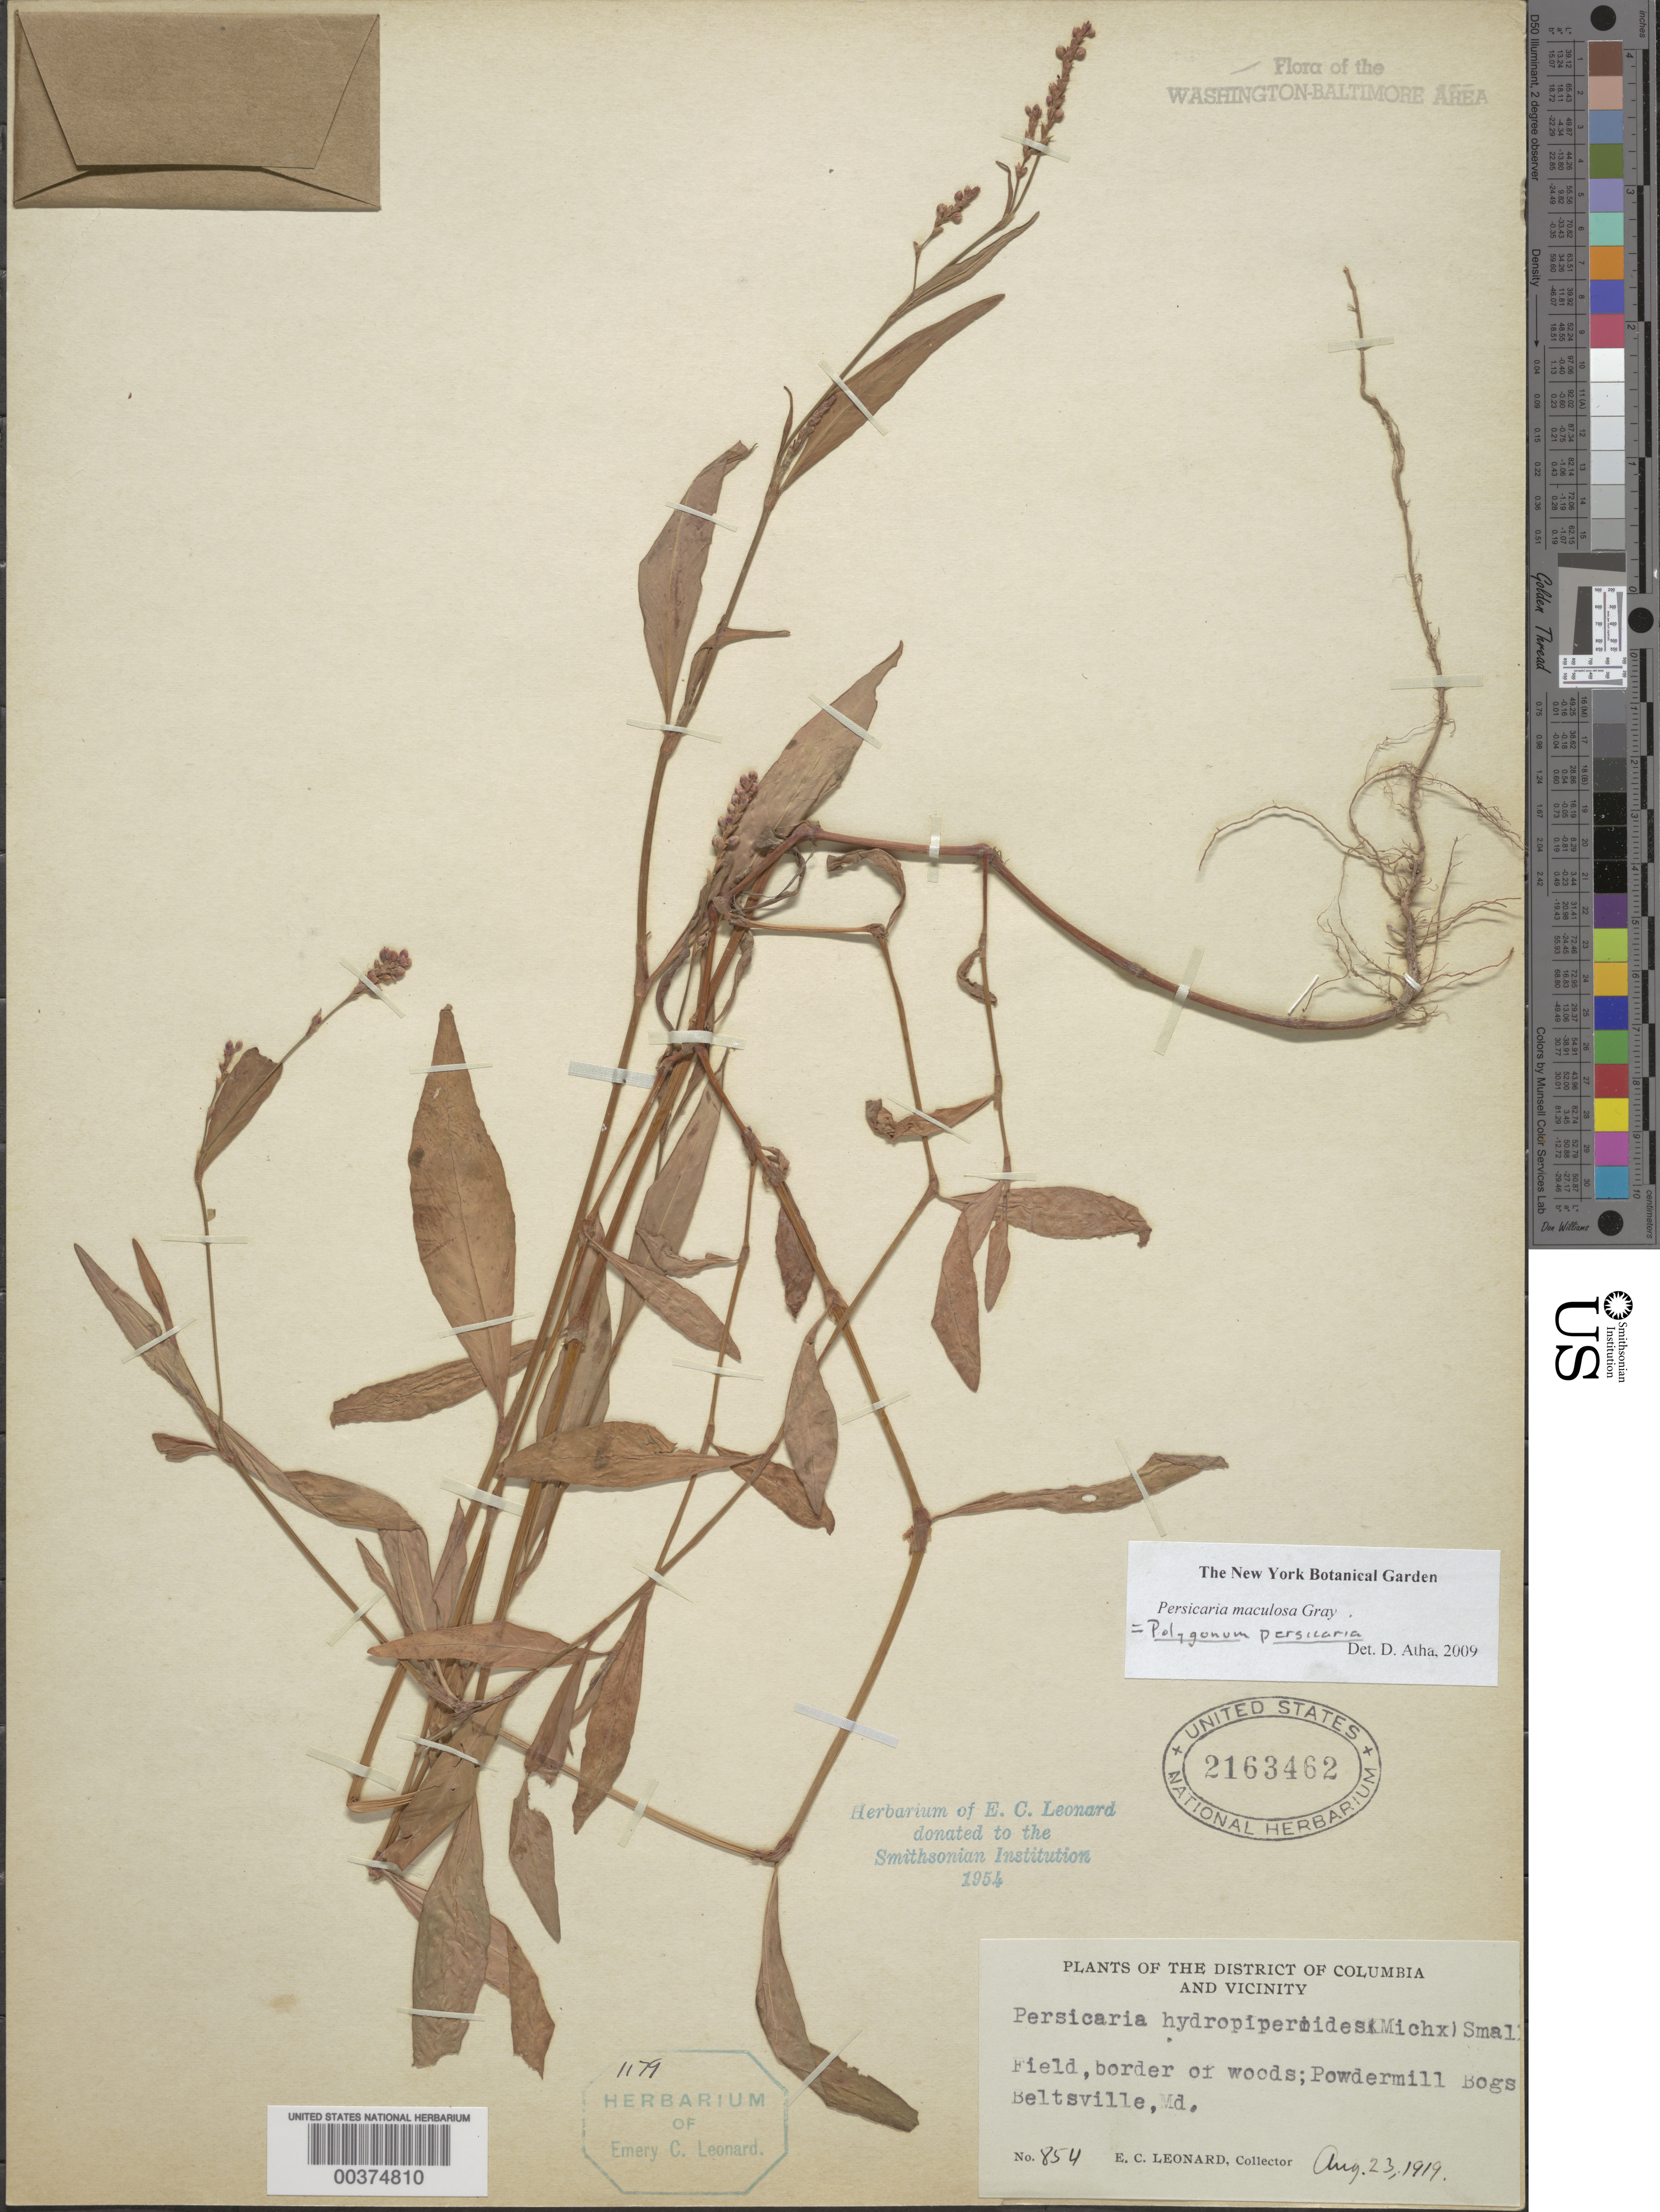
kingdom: Plantae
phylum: Tracheophyta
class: Magnoliopsida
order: Caryophyllales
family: Polygonaceae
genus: Persicaria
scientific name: Persicaria maculosa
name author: S.F. Gray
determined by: Atha, D. E.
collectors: E. C. Leonard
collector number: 854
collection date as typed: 23 Aug 1919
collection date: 1919-08-23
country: United States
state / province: Maryland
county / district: Prince George's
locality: Beltsville, Powdermill Bogs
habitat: Magnolia bogs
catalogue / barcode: US 2163462